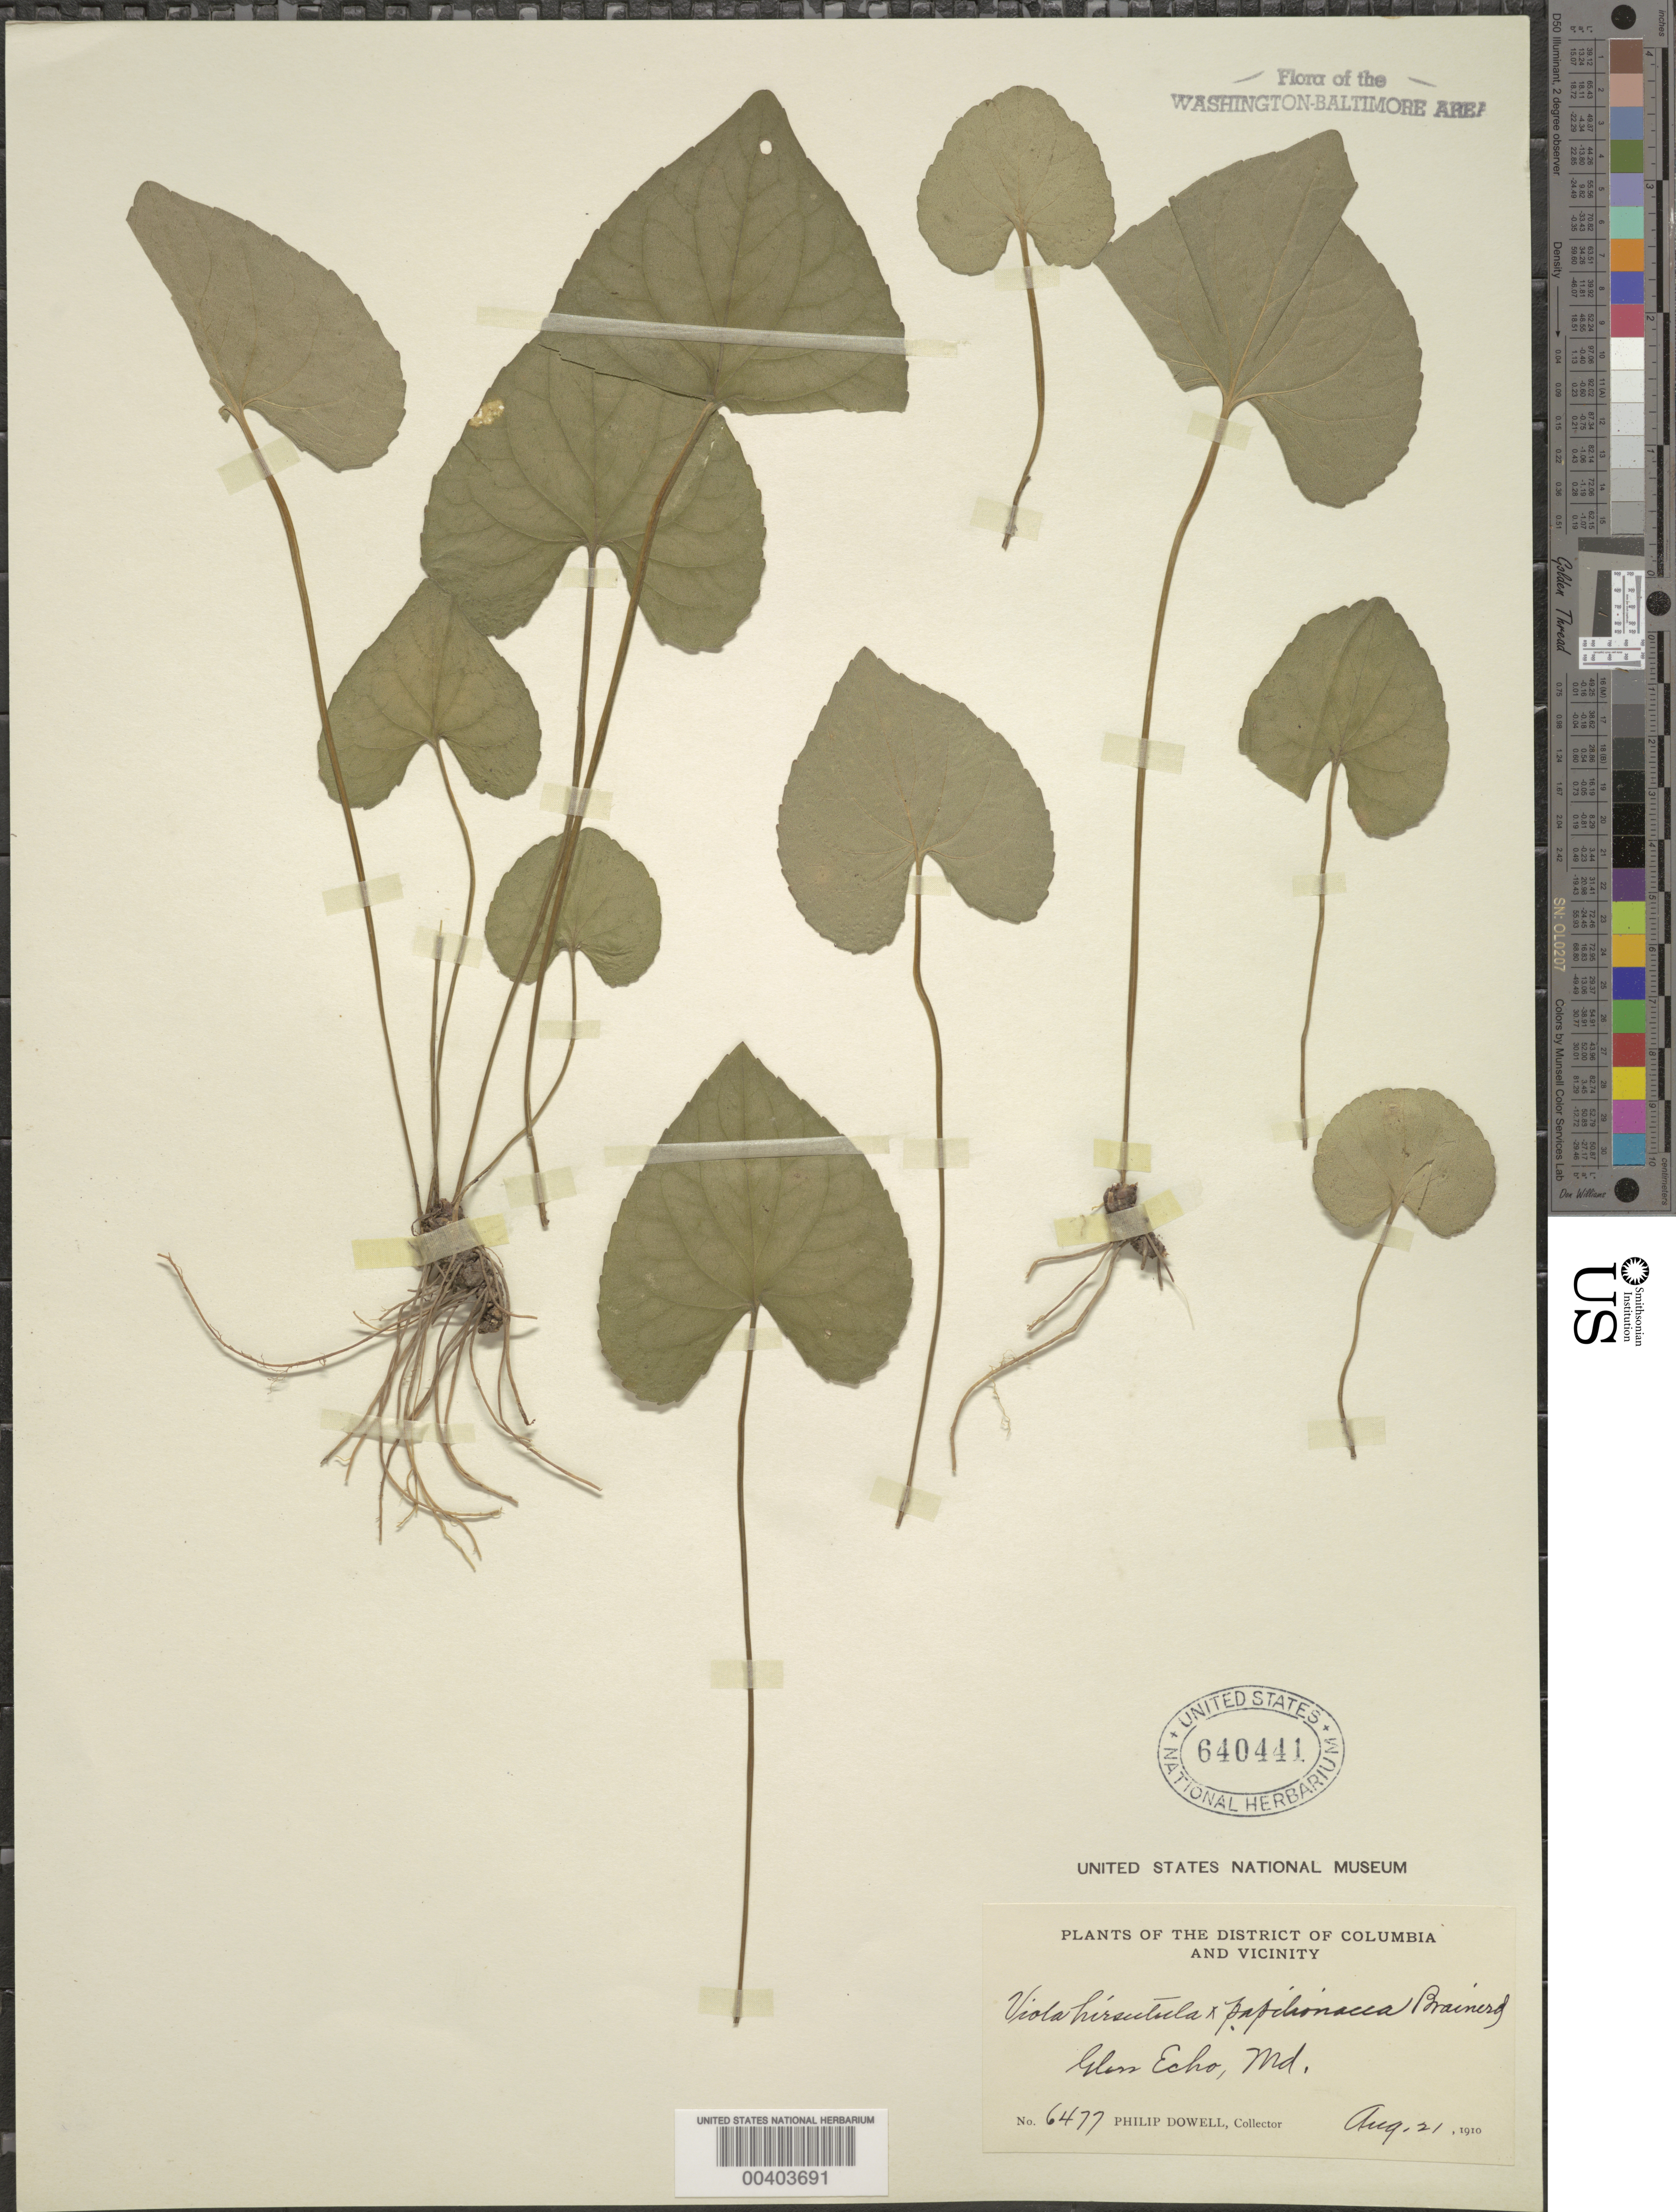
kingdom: Plantae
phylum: Tracheophyta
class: Magnoliopsida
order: Malpighiales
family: Violaceae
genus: Viola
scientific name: Viola hirsutula x V. papilionacea Pursh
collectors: P. Dowell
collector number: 6477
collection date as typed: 21 Aug 1910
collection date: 1910-08-21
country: United States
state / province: Maryland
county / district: Montgomery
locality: Glen Echo C. & O. Canal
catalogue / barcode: US 640441